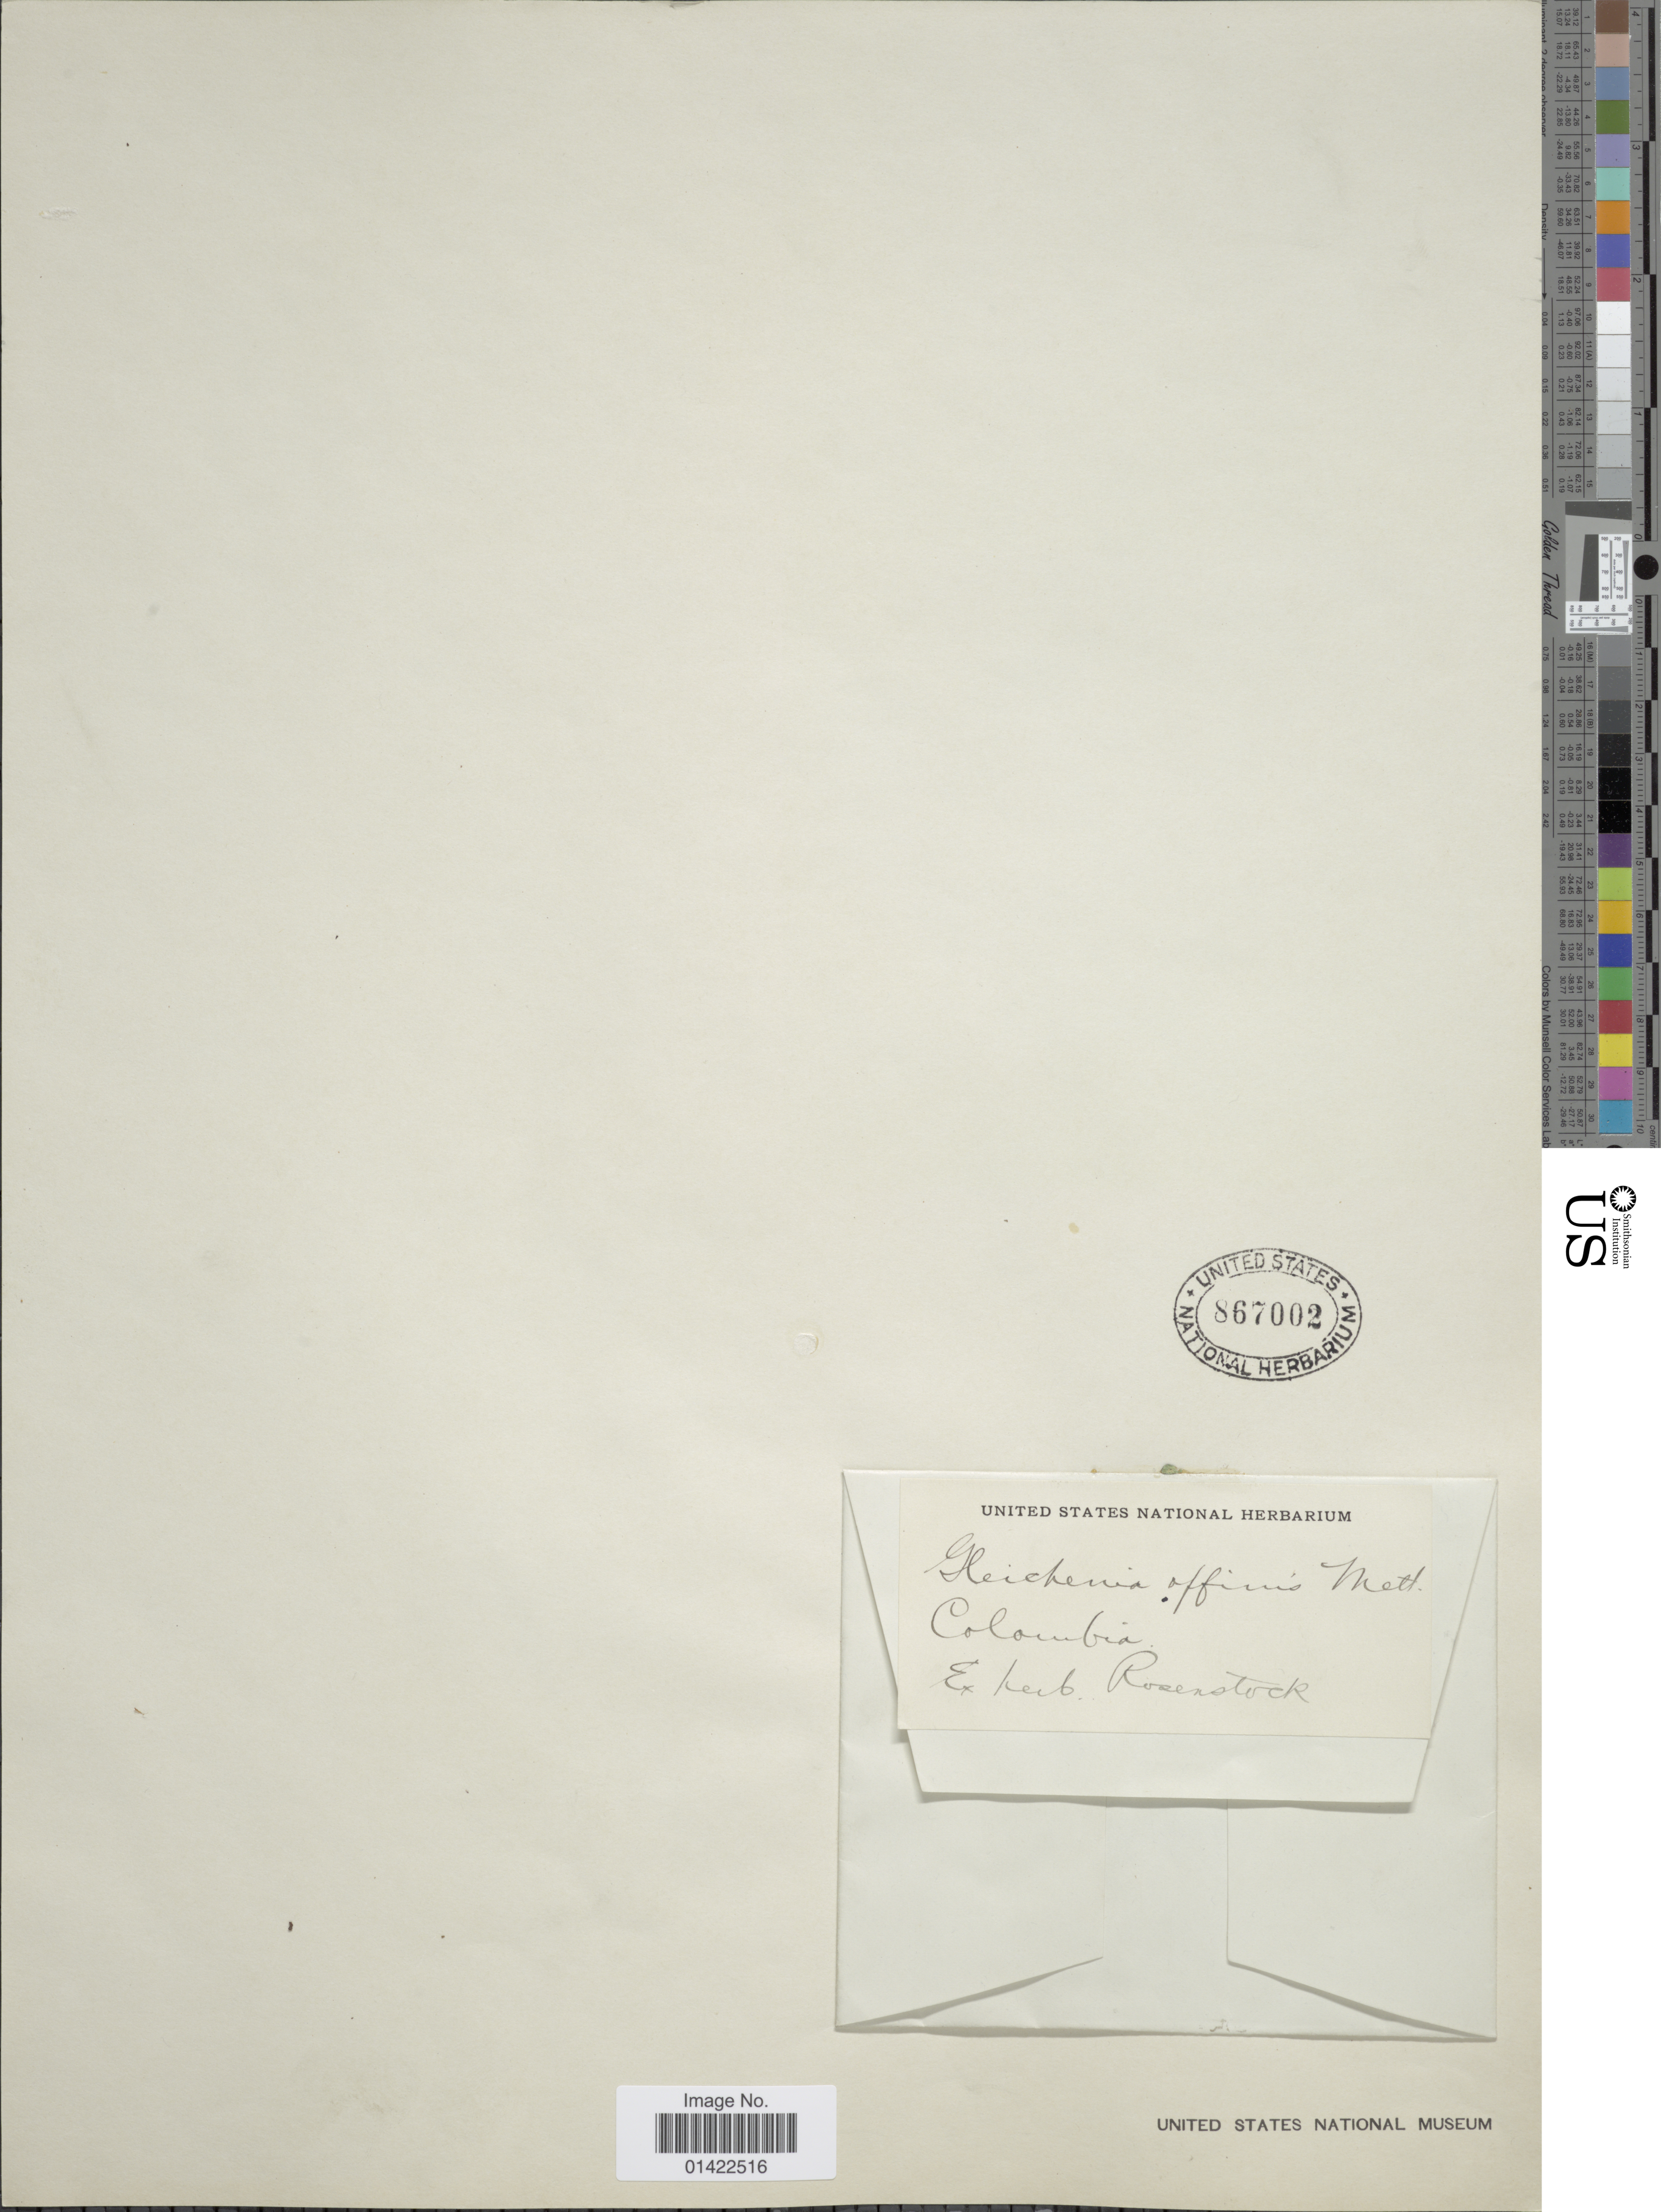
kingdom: Plantae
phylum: Tracheophyta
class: Polypodiopsida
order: Gleicheniales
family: Gleicheniaceae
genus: Sticherus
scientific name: Sticherus revolutus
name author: (Kunth) Ching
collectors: ex herb. Rosenstock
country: Colombia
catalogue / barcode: US 867002